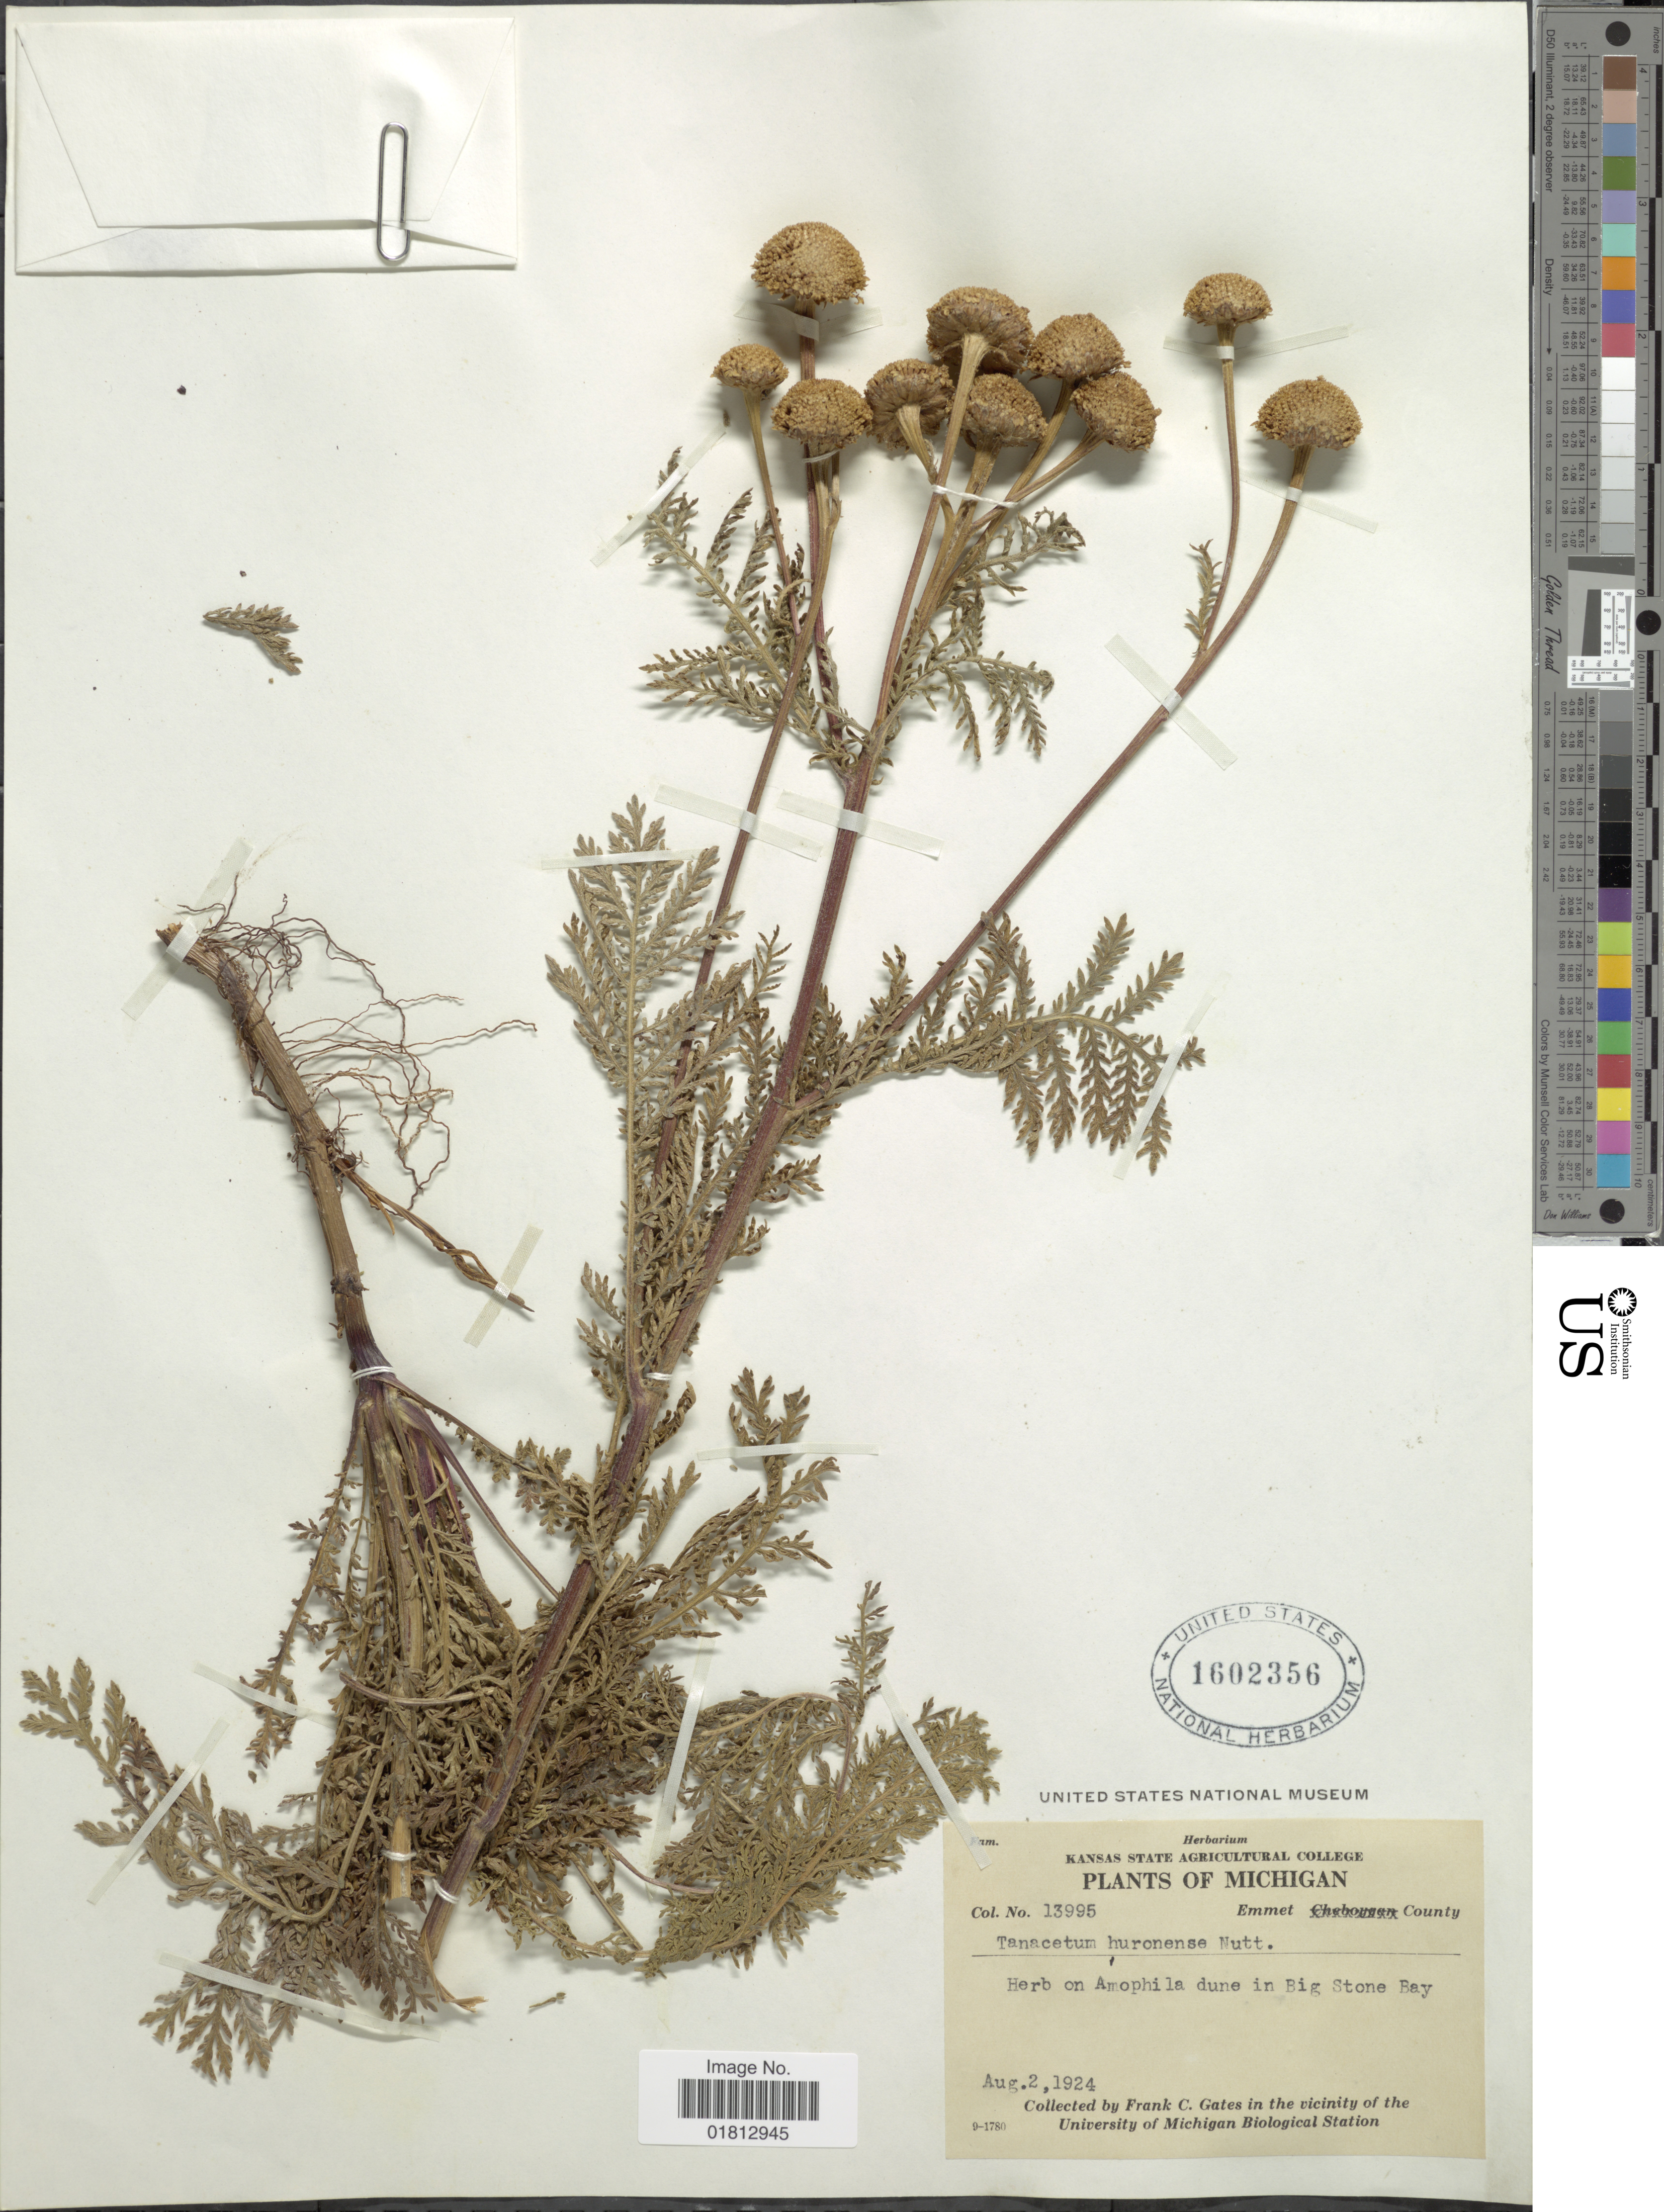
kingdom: Plantae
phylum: Tracheophyta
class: Magnoliopsida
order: Asterales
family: Asteraceae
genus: Tanacetum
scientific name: Tanacetum huronense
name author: Nutt.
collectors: F. C. Gates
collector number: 13995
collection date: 1924-08-02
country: United States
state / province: Michigan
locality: Emmet County, Amophila dune in Big Stone Bay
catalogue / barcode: US 1602356